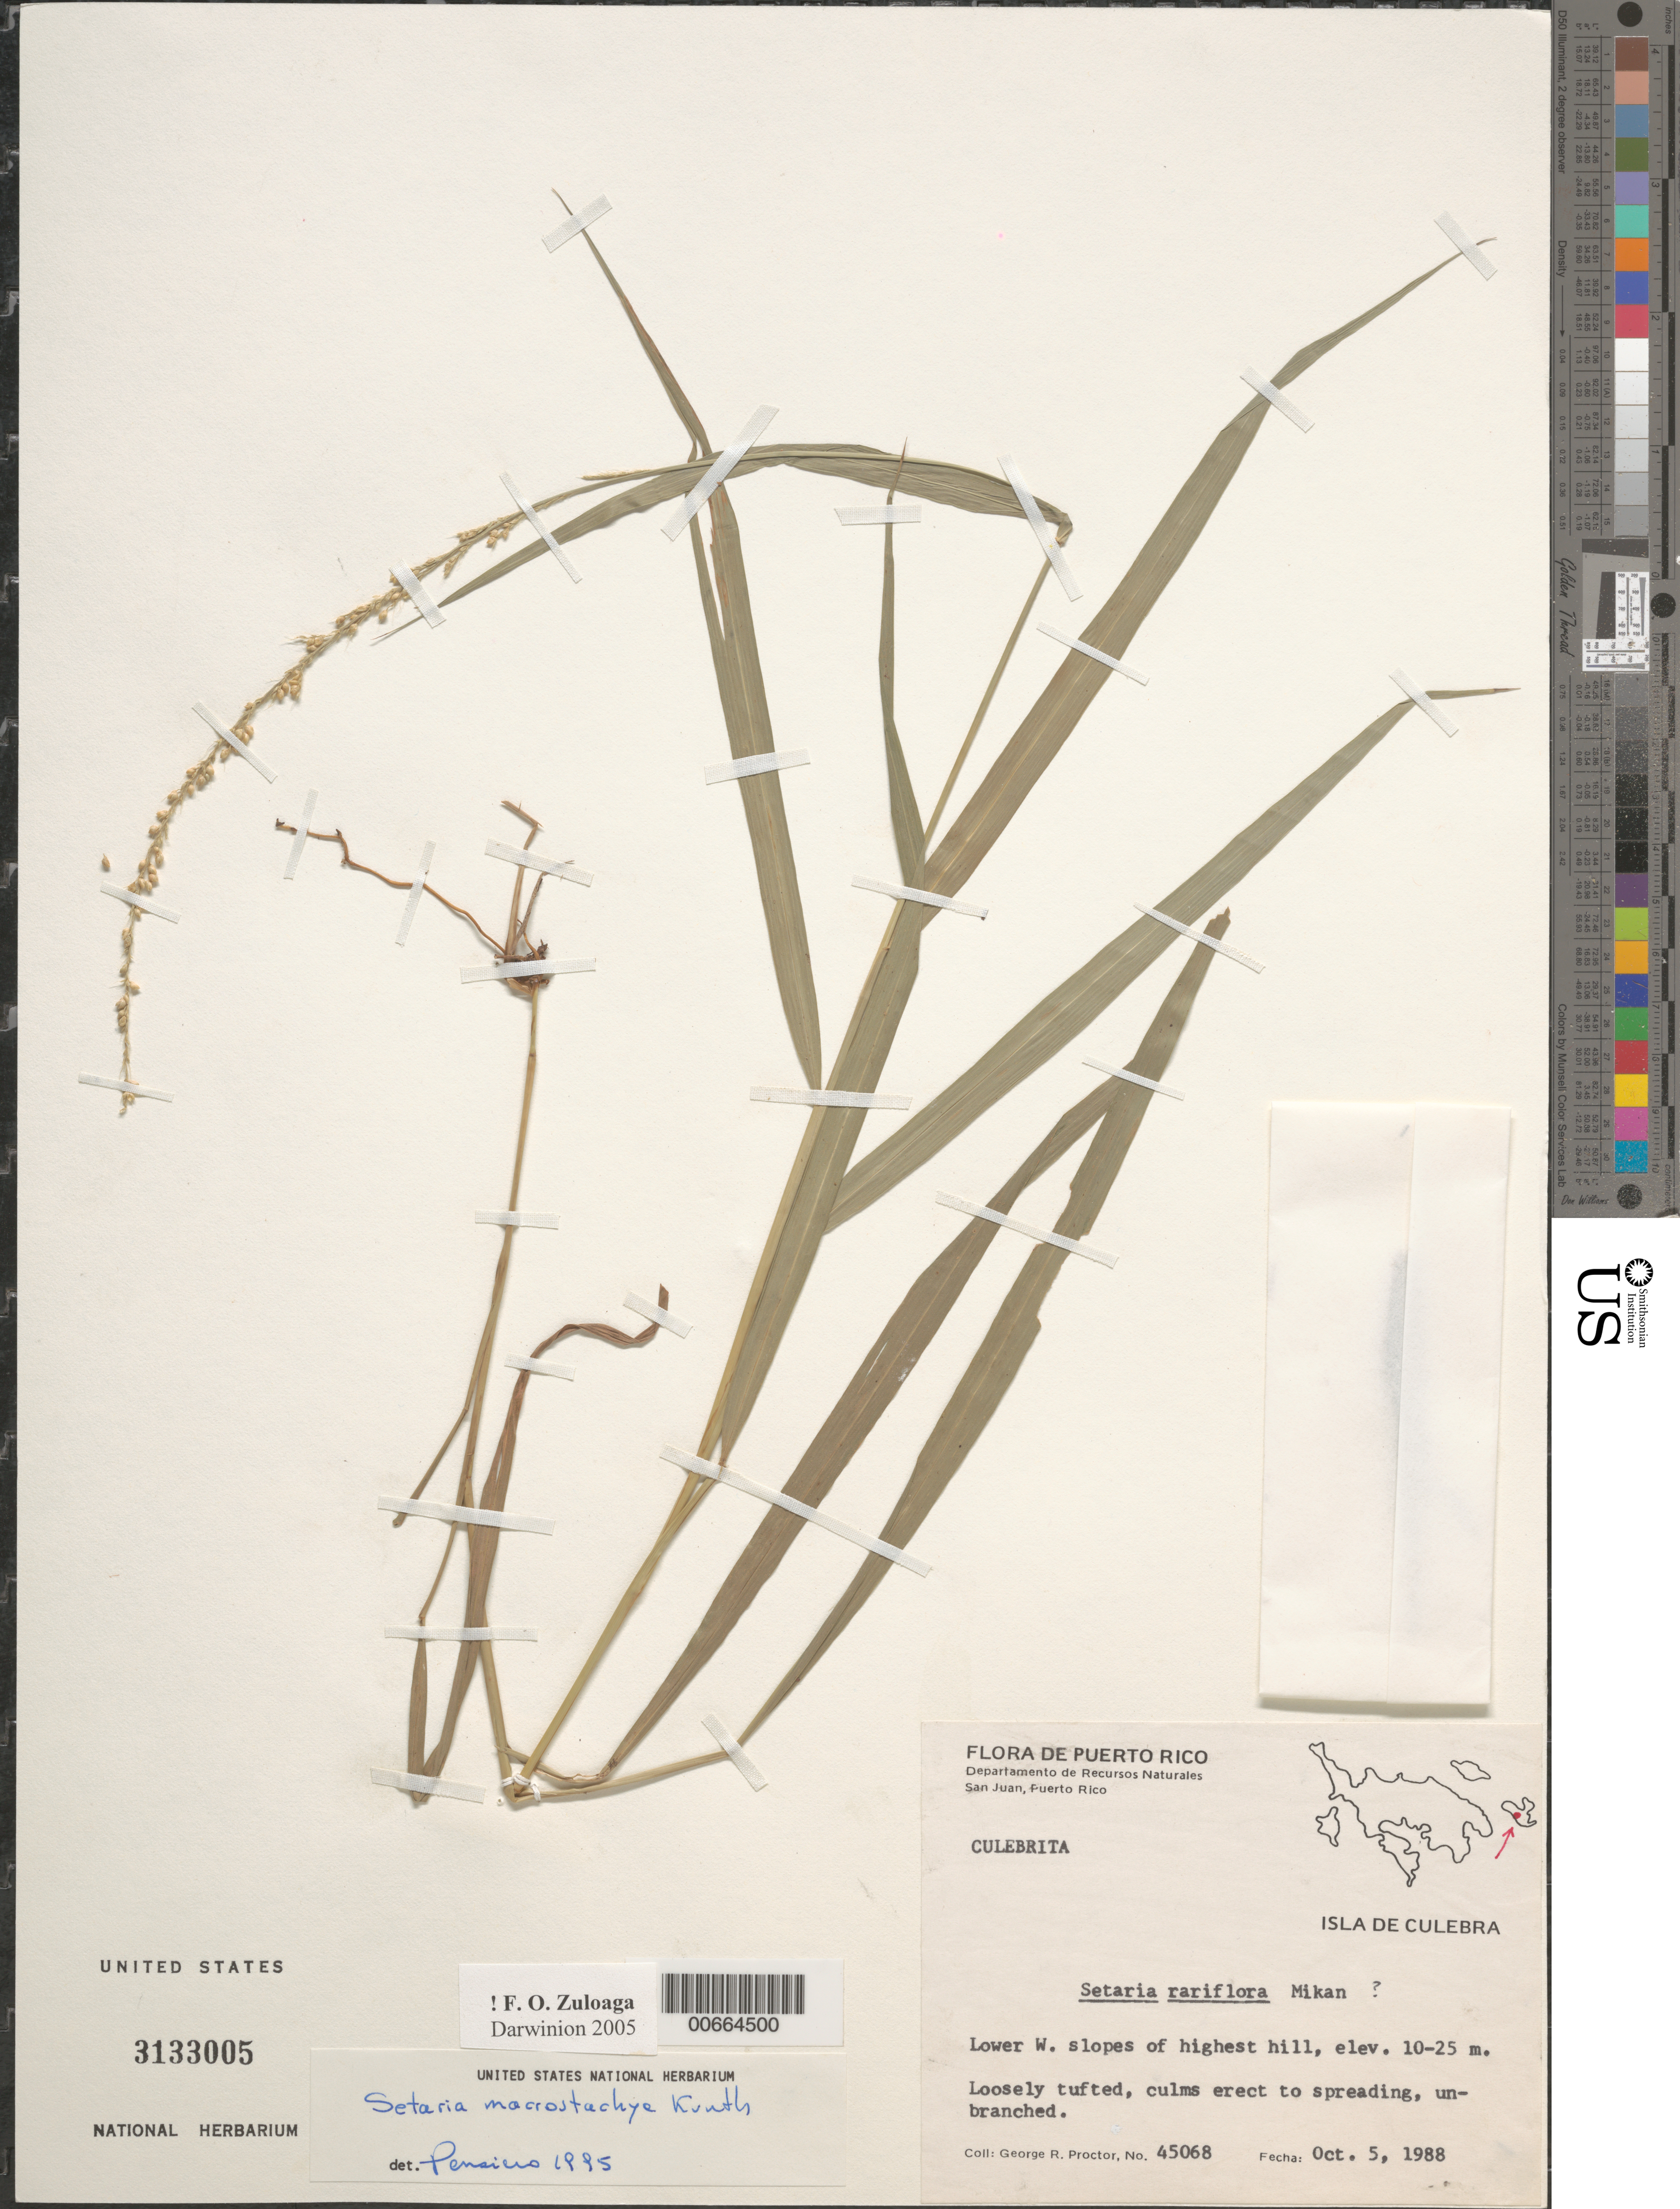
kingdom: Plantae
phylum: Tracheophyta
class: Liliopsida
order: Poales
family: Poaceae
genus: Setaria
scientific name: Setaria macrostachya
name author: Kunth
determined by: Pensiero, --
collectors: G. R. Proctor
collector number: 45068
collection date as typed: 05 Oct 1988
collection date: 1988-10-05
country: Puerto Rico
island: Culebra I.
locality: Culebrita, lower W slopes of highest hill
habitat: Loosely tufted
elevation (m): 10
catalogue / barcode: US 3133005